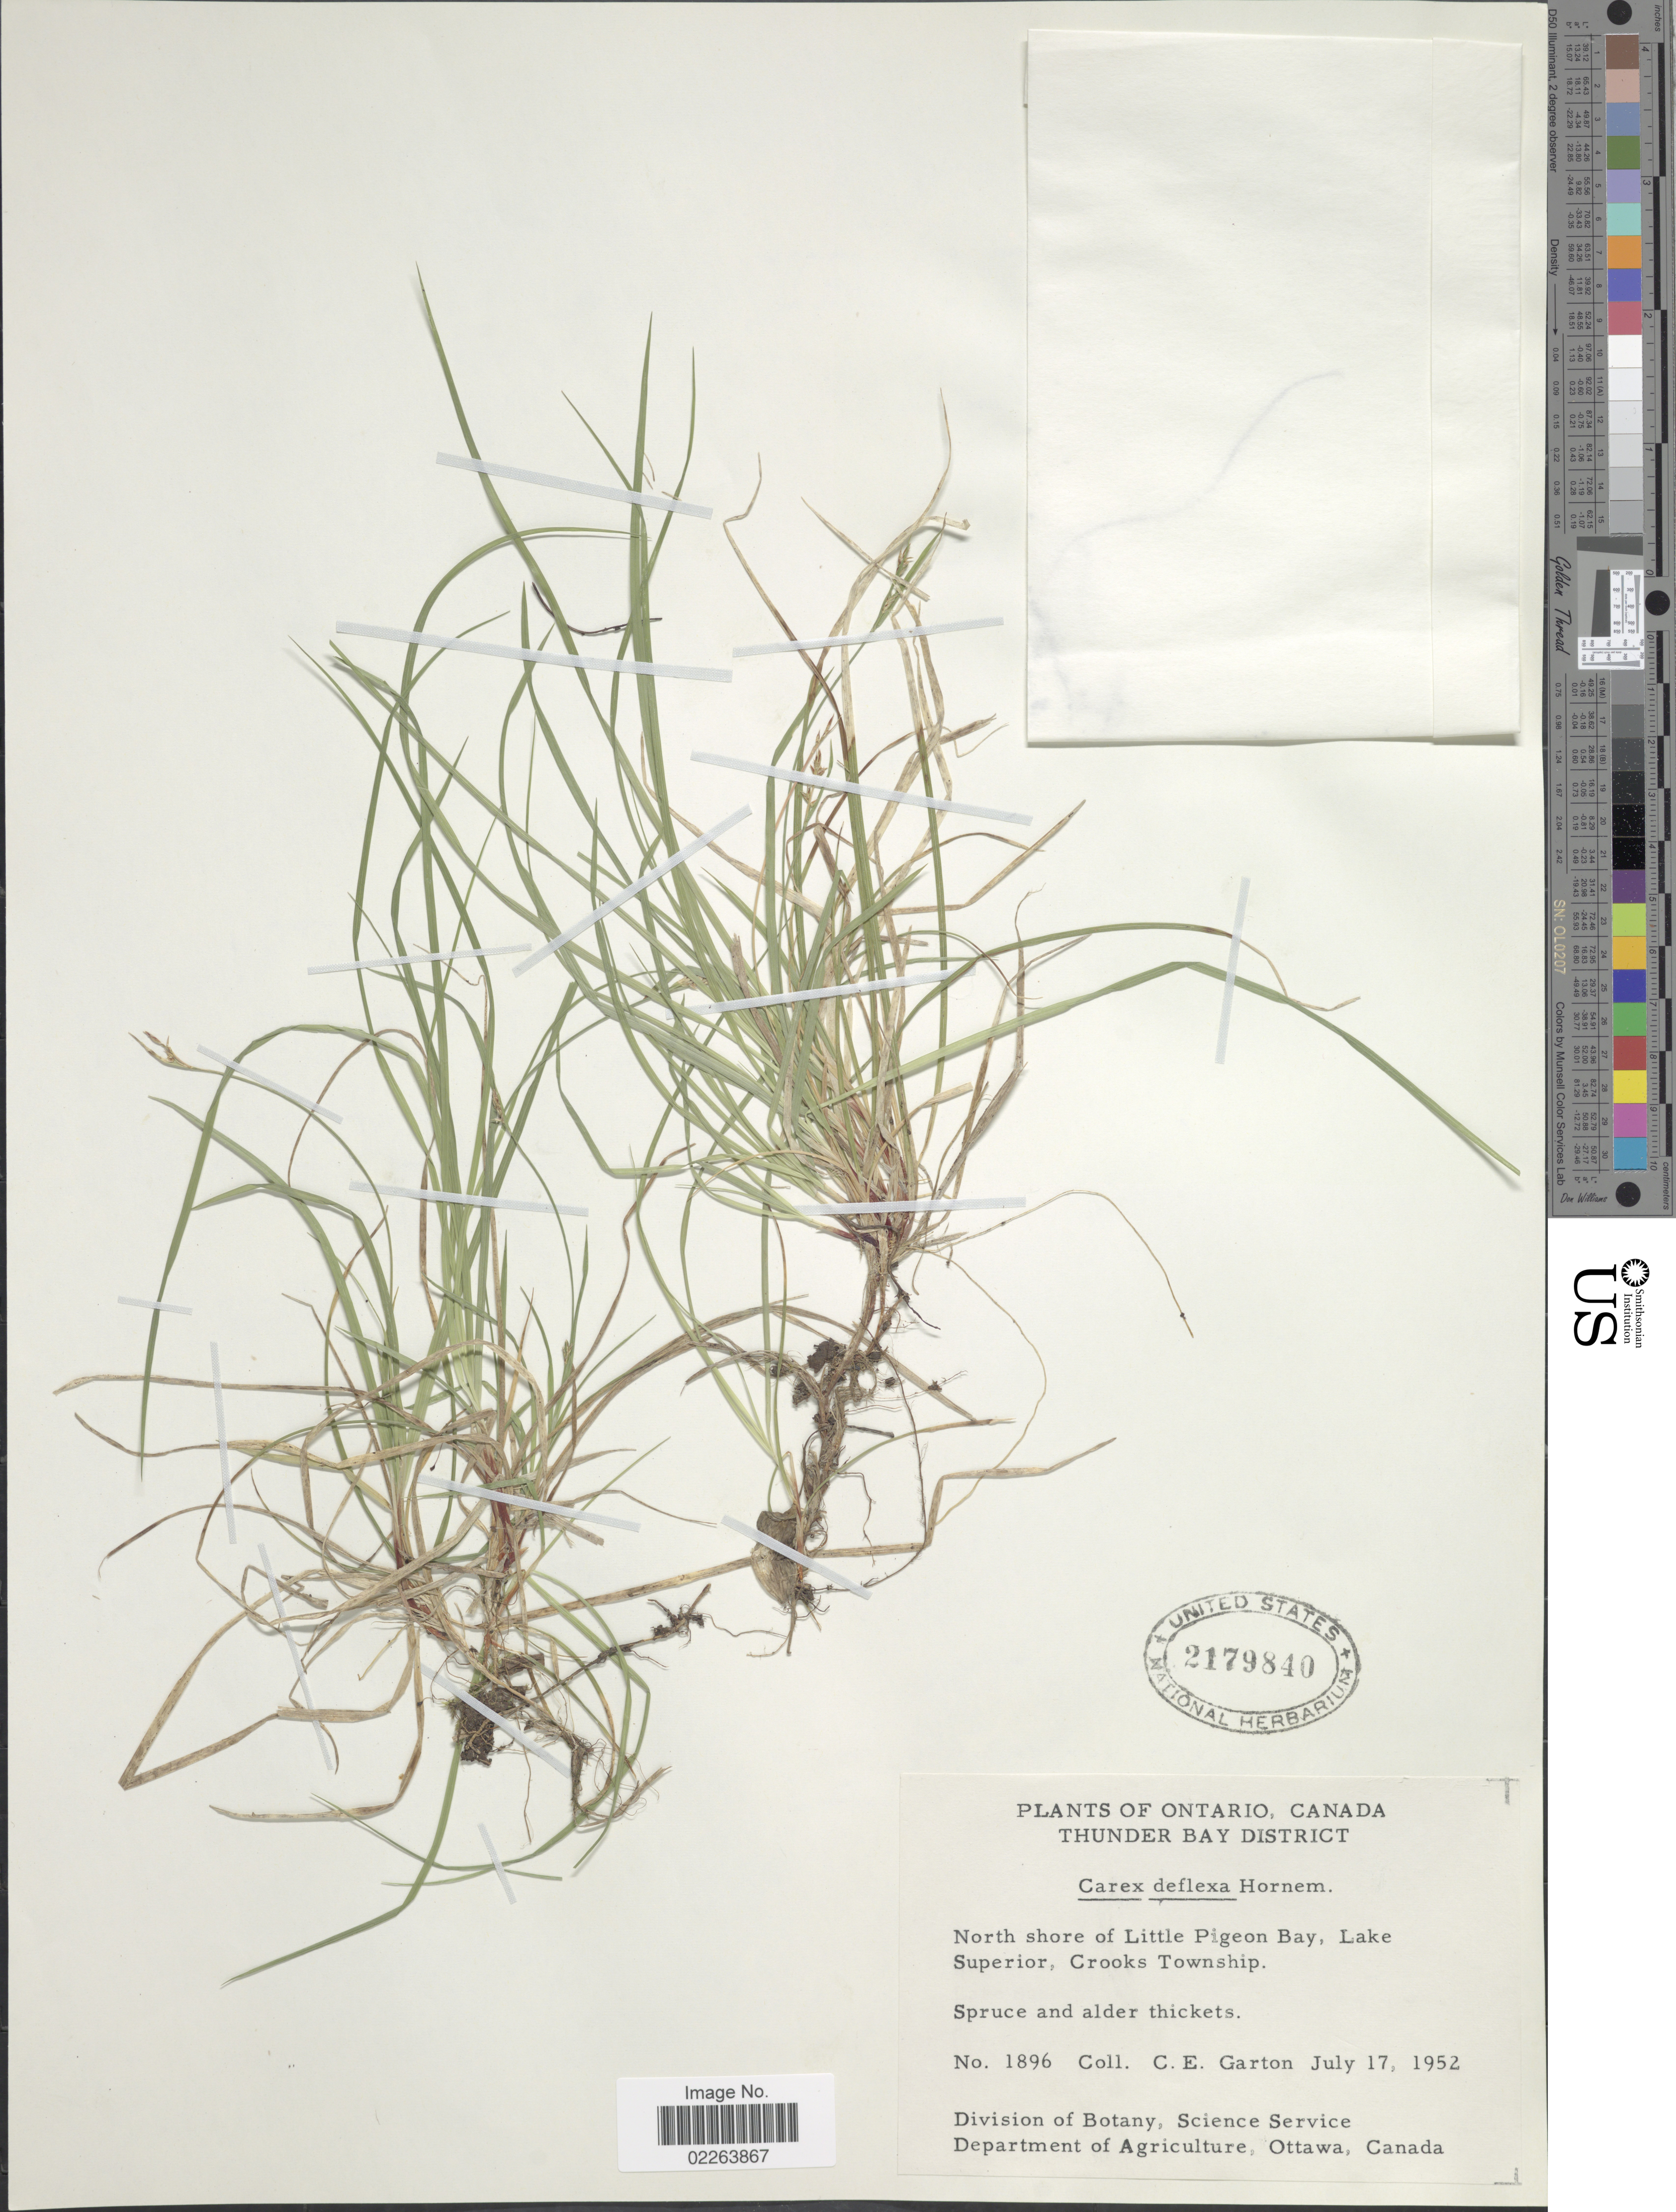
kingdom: Plantae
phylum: Tracheophyta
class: Liliopsida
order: Poales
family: Cyperaceae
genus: Carex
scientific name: Carex deflexa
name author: Hornem.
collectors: J. A. Calder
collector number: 1896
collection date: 1952-07-17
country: Canada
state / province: Ontario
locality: Thunder Bay District, North shore of Little Pigeon Bay, Lake Superior, Crooks Township, Spruce and alder thickets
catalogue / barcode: US 2179840